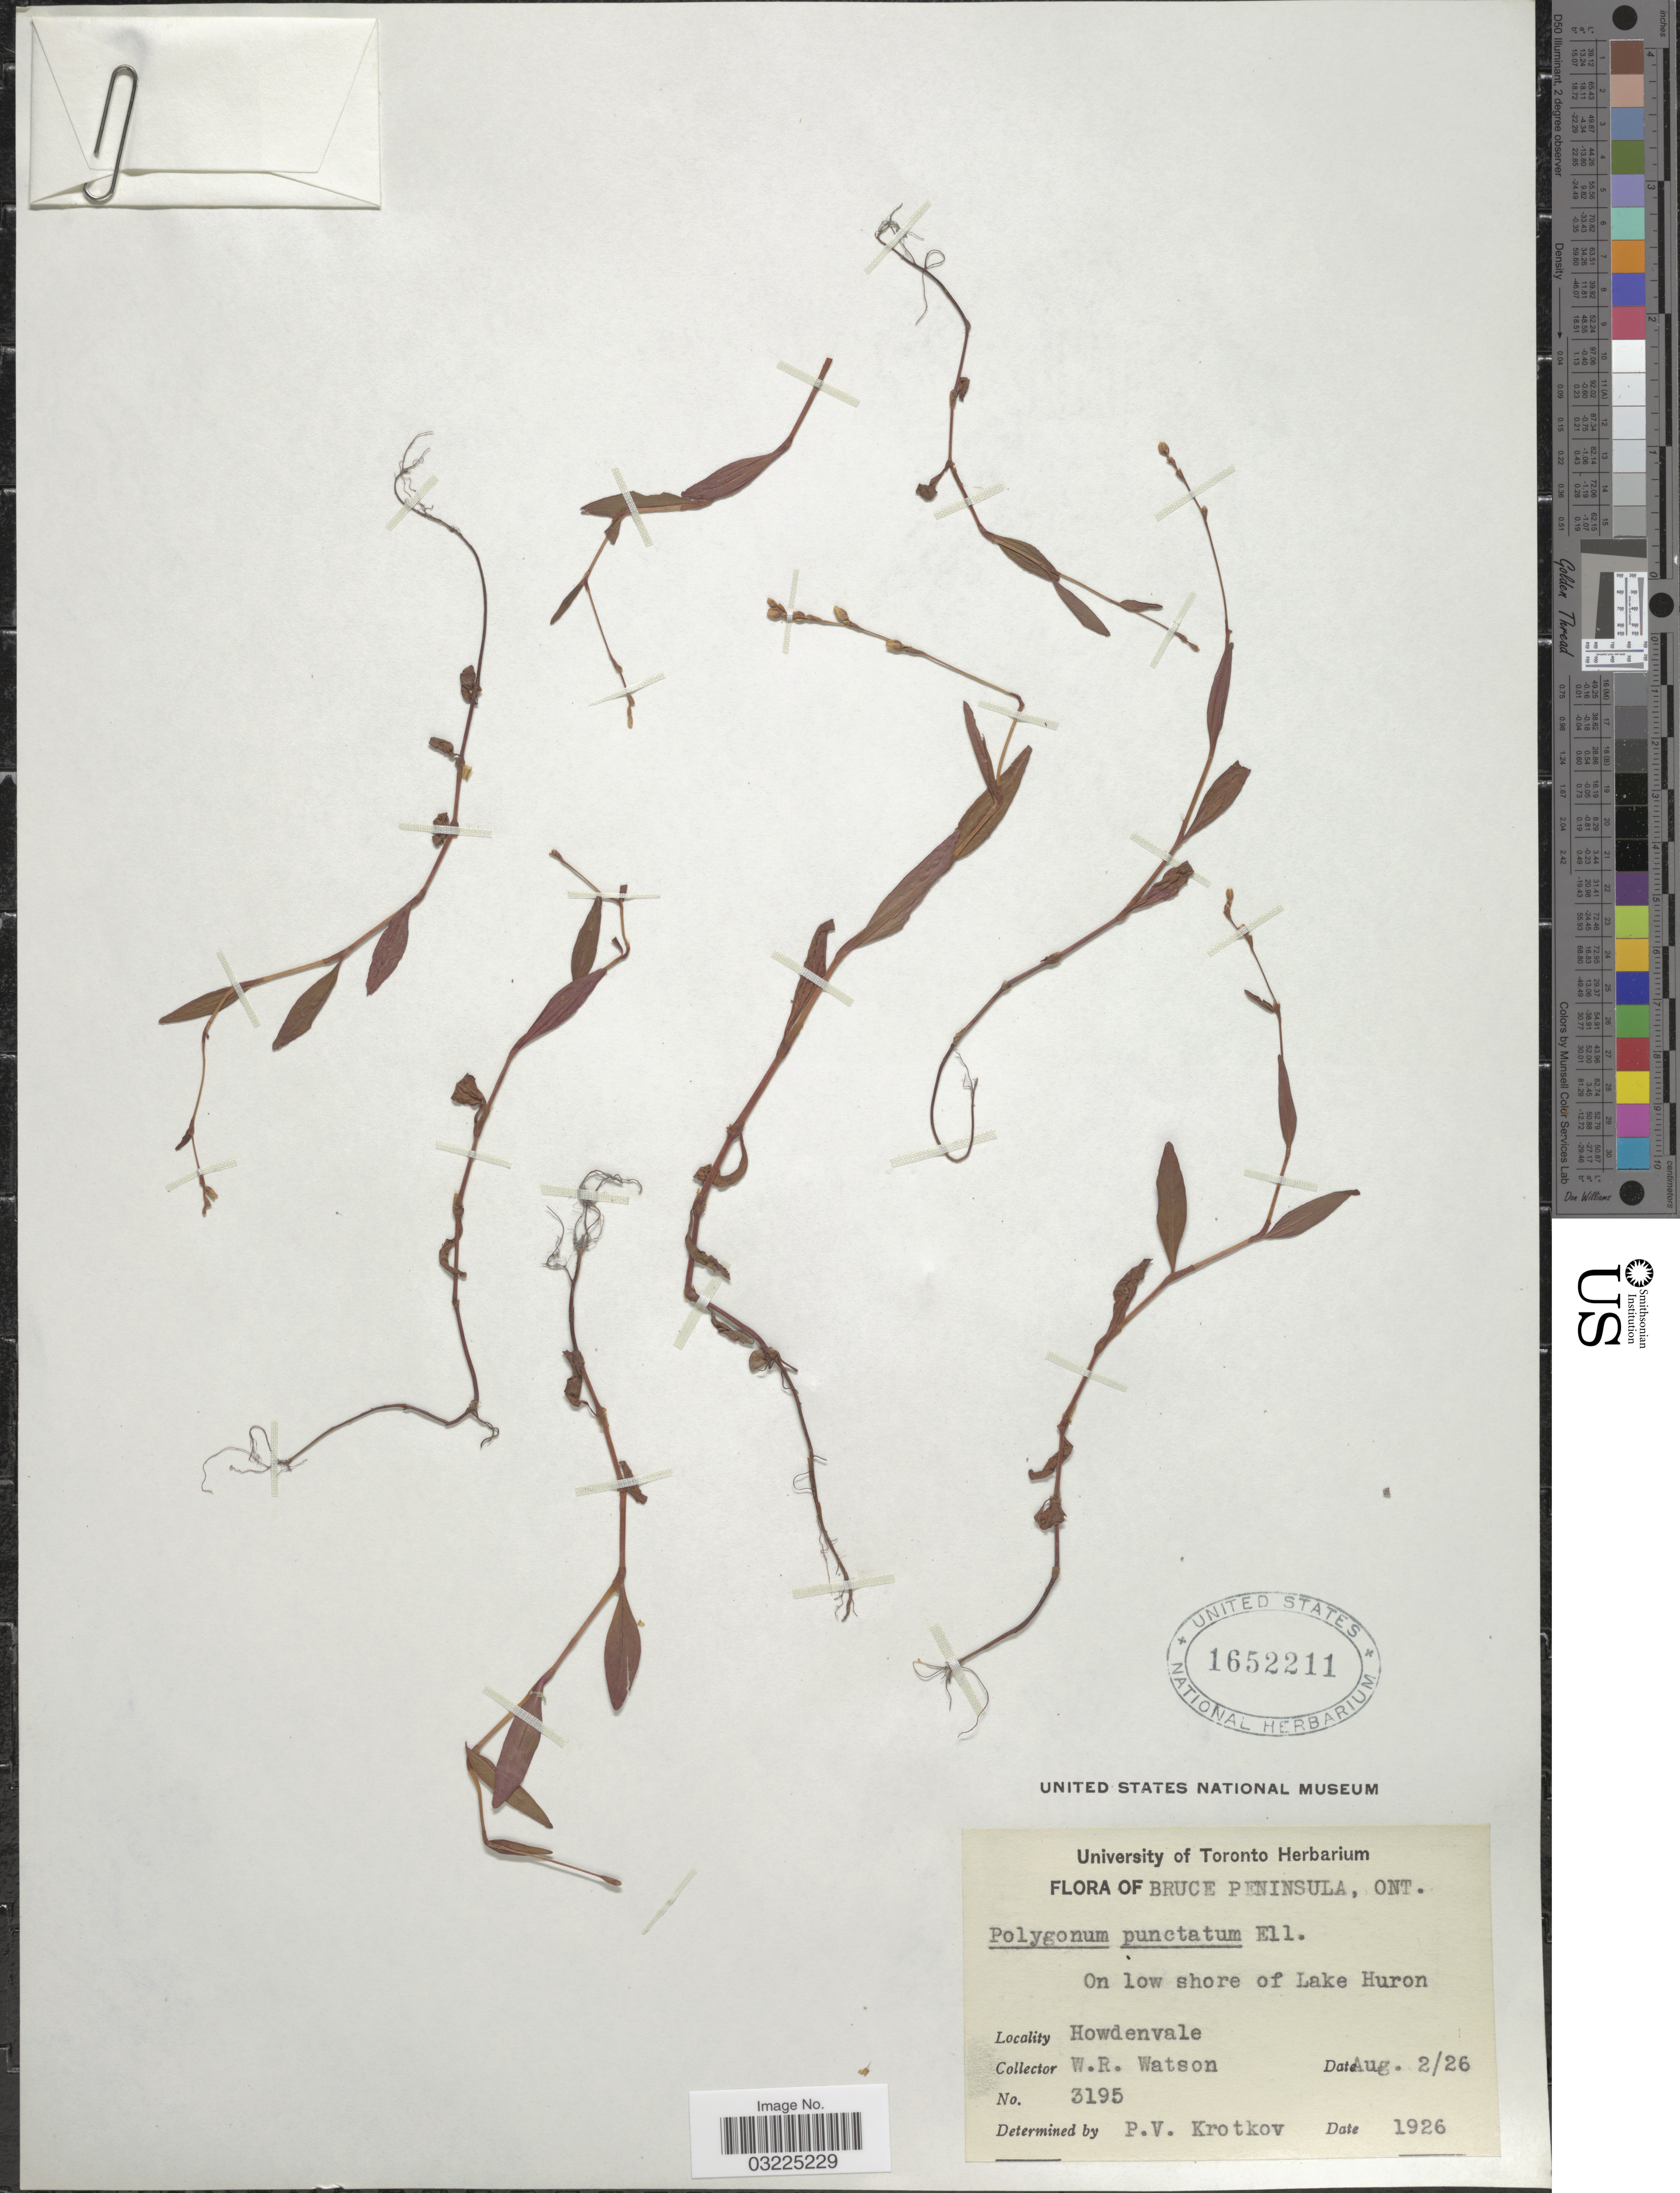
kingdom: Plantae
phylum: Tracheophyta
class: Magnoliopsida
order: Caryophyllales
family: Polygonaceae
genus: Persicaria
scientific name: Persicaria punctata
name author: (Elliott) Small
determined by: Atha, D. E.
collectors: W. R. Watson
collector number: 3195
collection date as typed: Transcribed d/m/y: 2/8/26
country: Canada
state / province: Ontario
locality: Bruce Peninsula, Ont. On low shore of Lake Huron. Howdenvale.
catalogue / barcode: US 1652211